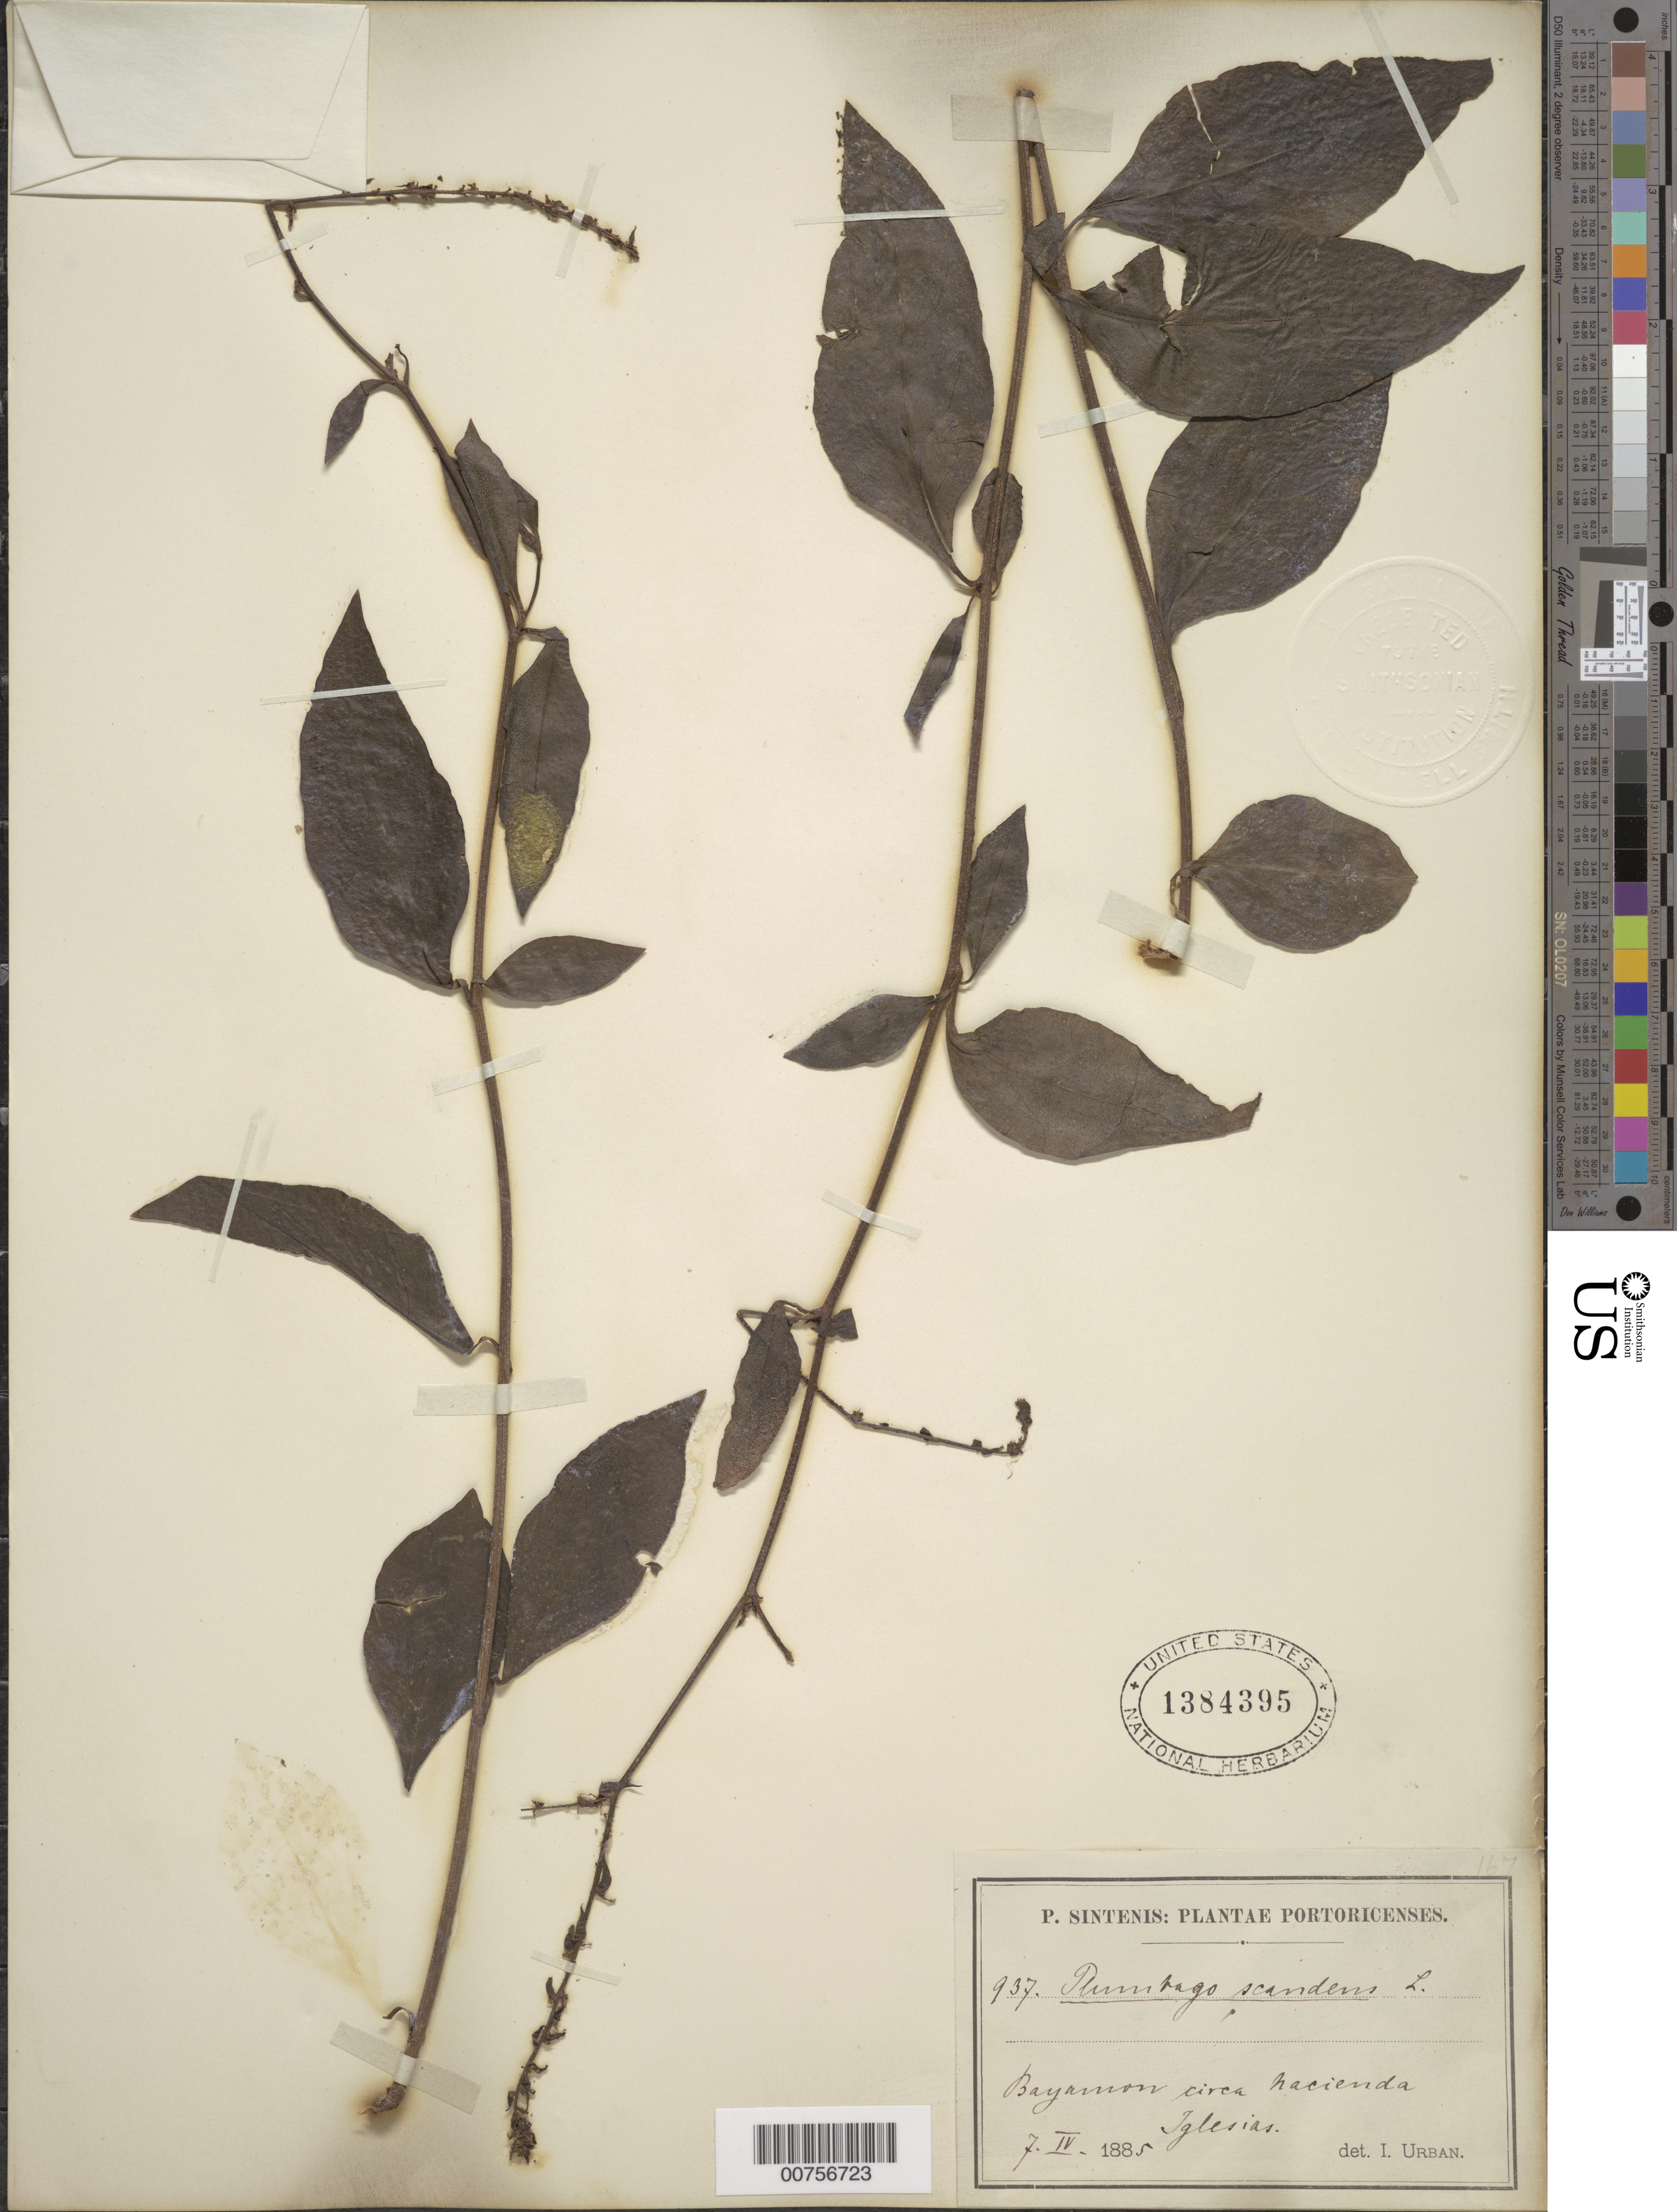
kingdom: Plantae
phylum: Tracheophyta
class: Magnoliopsida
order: Caryophyllales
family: Plumbaginaceae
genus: Plumbago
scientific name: Plumbago scandens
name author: L.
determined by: Urban, Ignatz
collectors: P. Sintenis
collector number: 937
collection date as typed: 07 Apr 1885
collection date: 1885-04-07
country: Puerto Rico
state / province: Bayamón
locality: Bayamon circa hacienda Iglesias.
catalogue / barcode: US 1384395